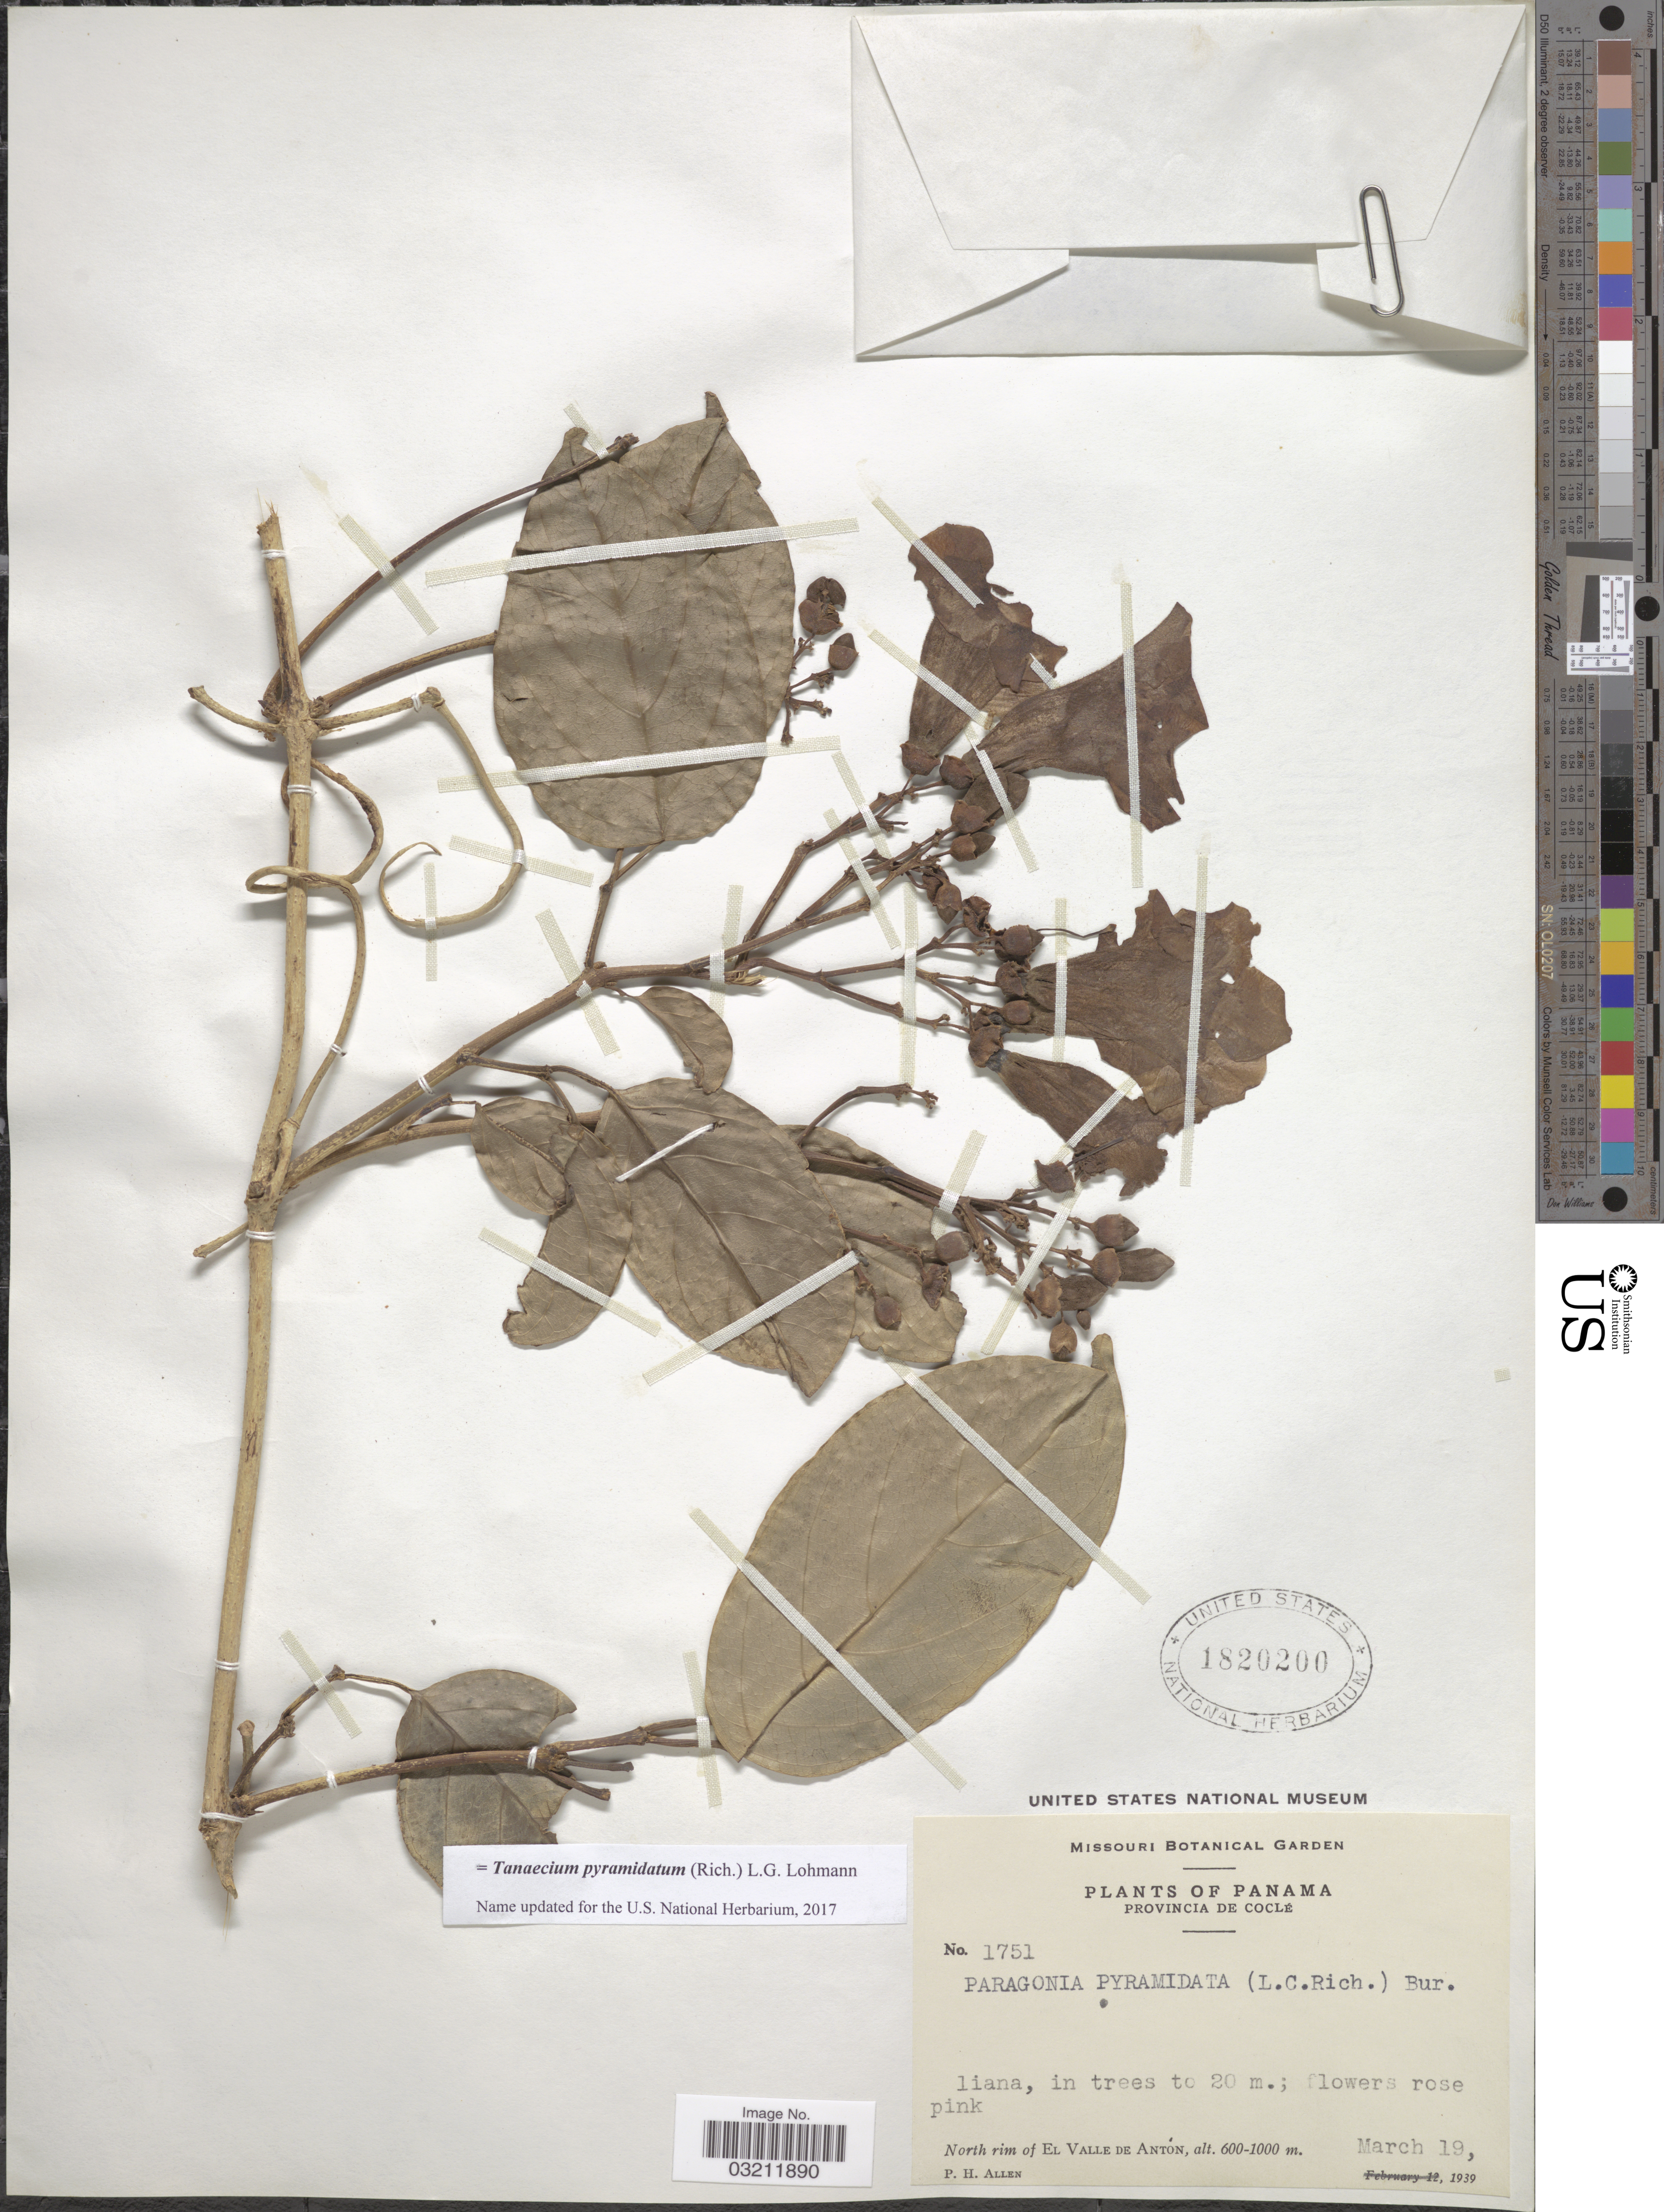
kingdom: Plantae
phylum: Tracheophyta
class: Magnoliopsida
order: Lamiales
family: Bignoniaceae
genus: Tanaecium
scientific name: Tanaecium pyramidatum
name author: (Rich.) L.G. Lohmann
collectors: P. H. Allen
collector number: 1751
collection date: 1939-03-19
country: Panama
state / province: Coclé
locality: North rim of El Valle de Antón.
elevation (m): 600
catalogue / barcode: US 1820200